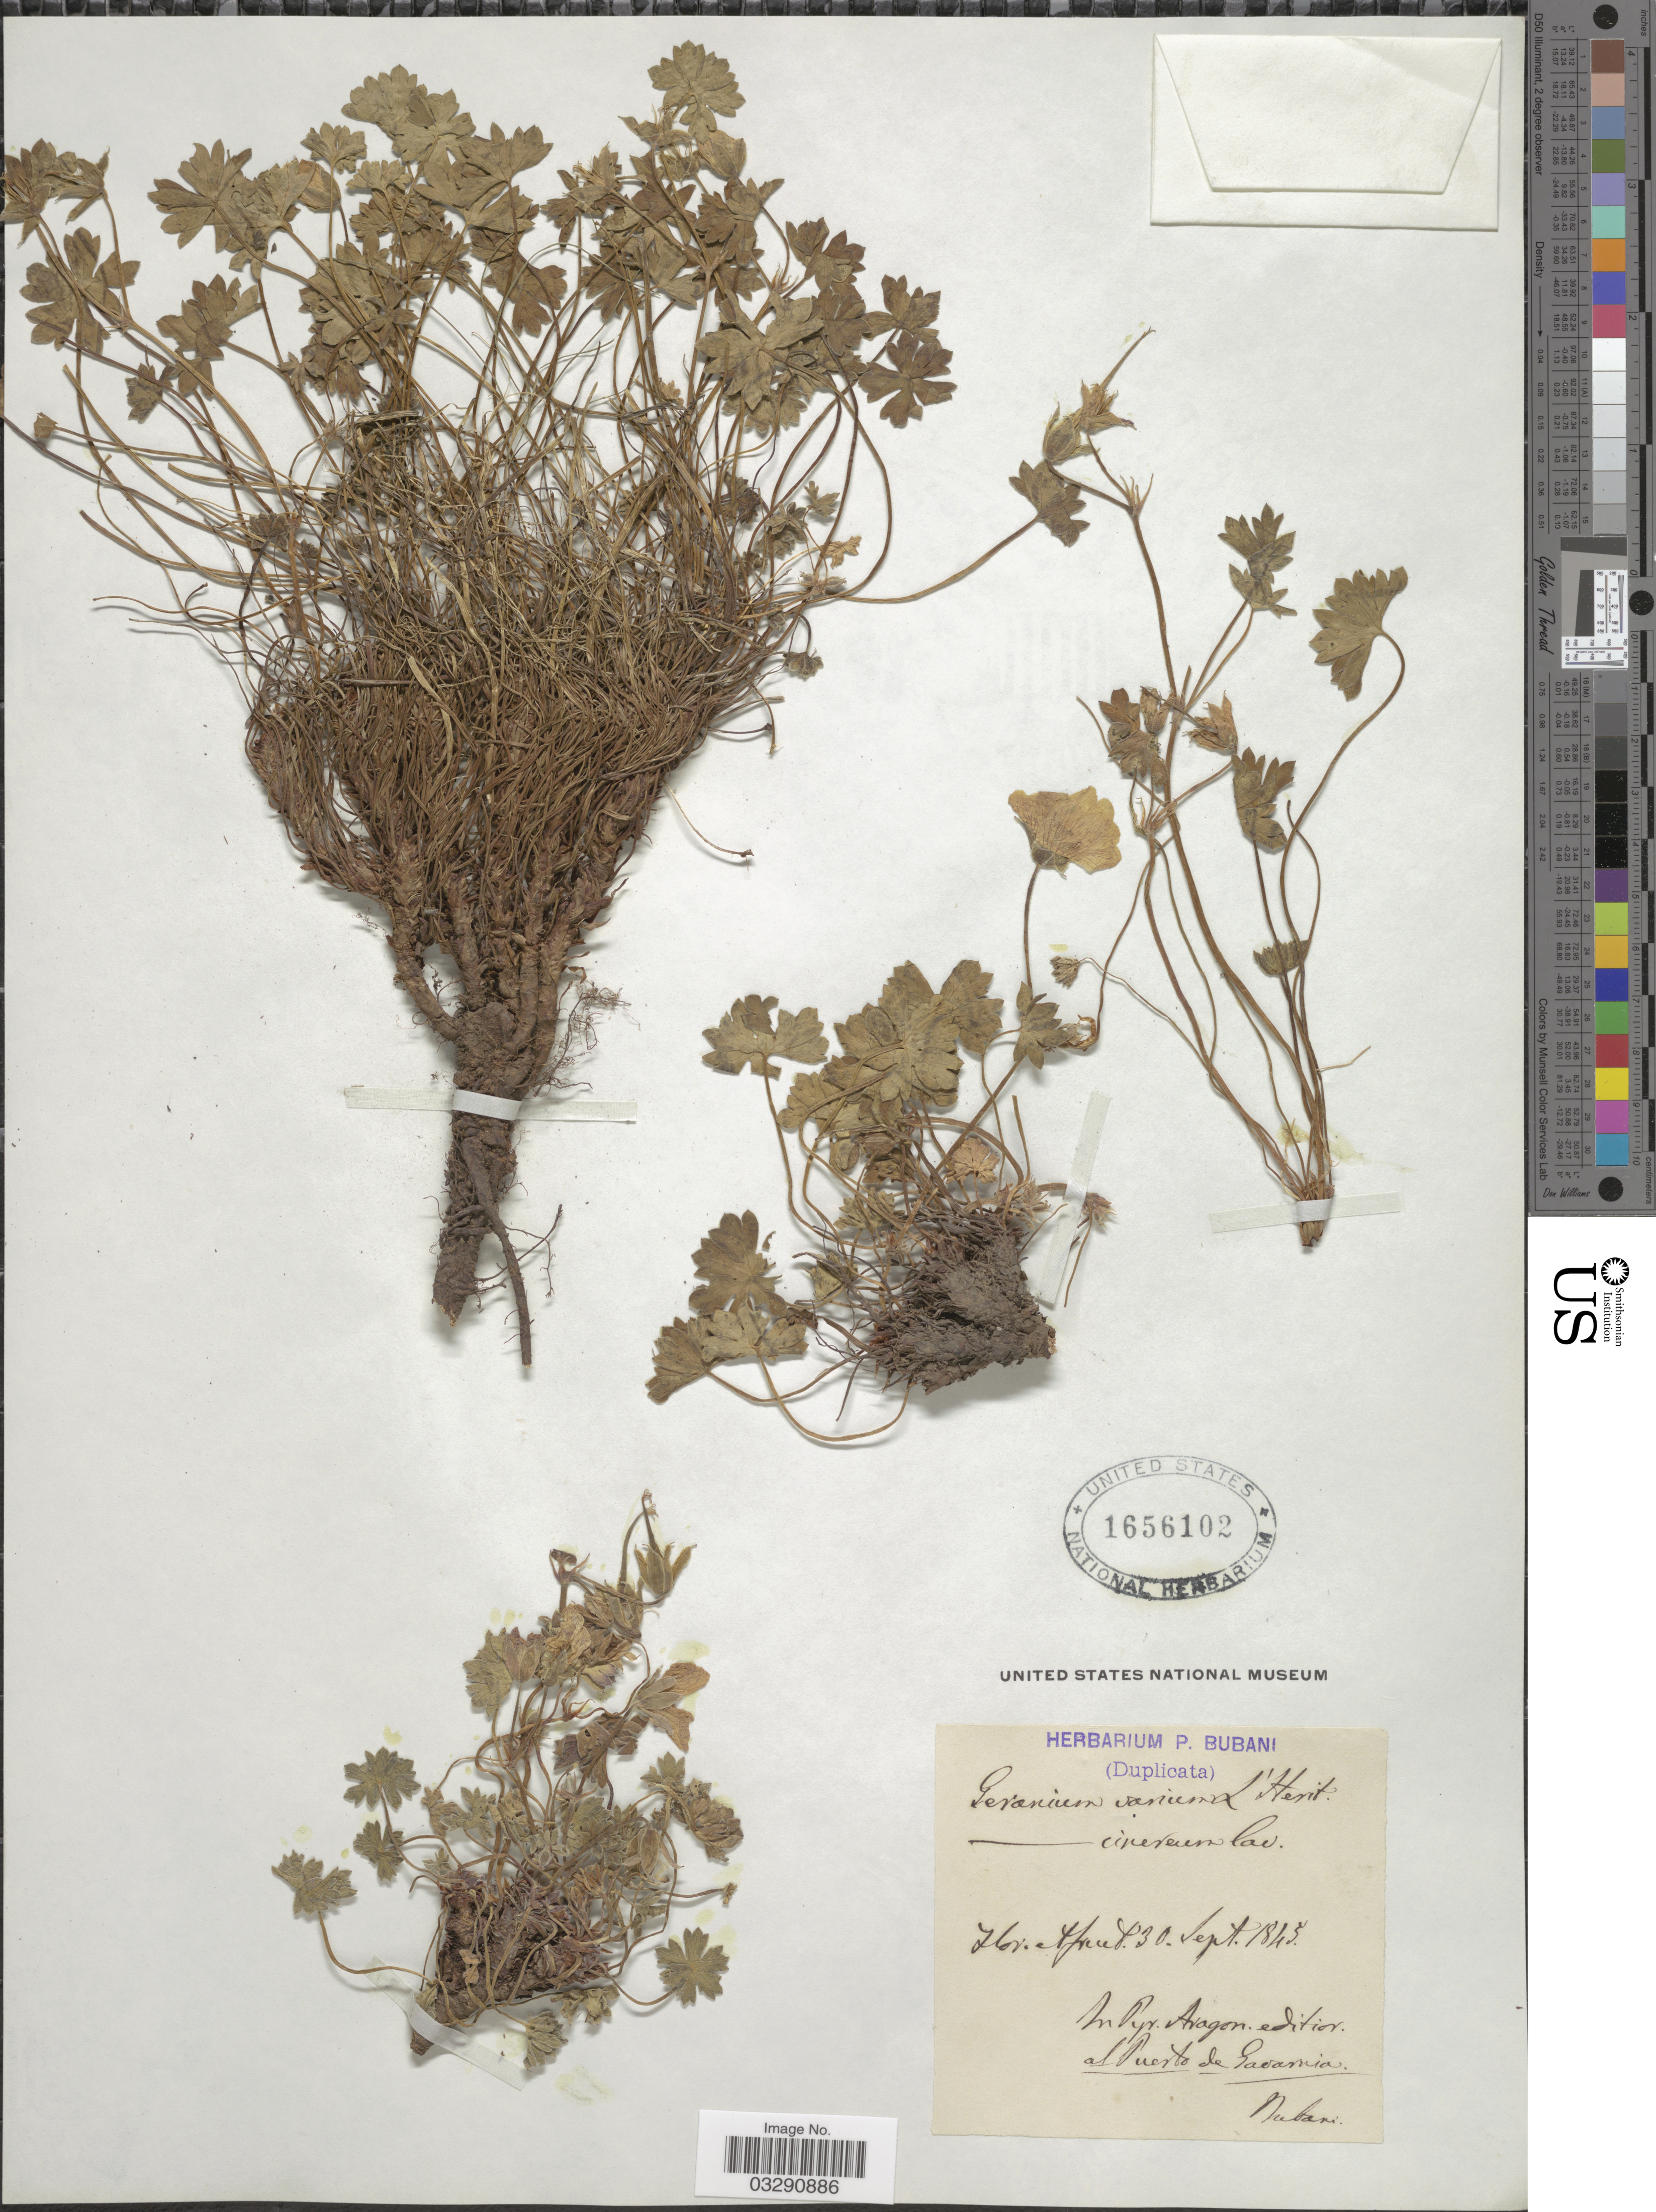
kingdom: Plantae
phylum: Tracheophyta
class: Magnoliopsida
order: Geraniales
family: Geraniaceae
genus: Geranium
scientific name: Geranium varium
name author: L'Hér.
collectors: P. Bubani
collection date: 1845-09-30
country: France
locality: In Pyr. Aragon. editior al Puerto de Gavarnia.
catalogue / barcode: US 1656102